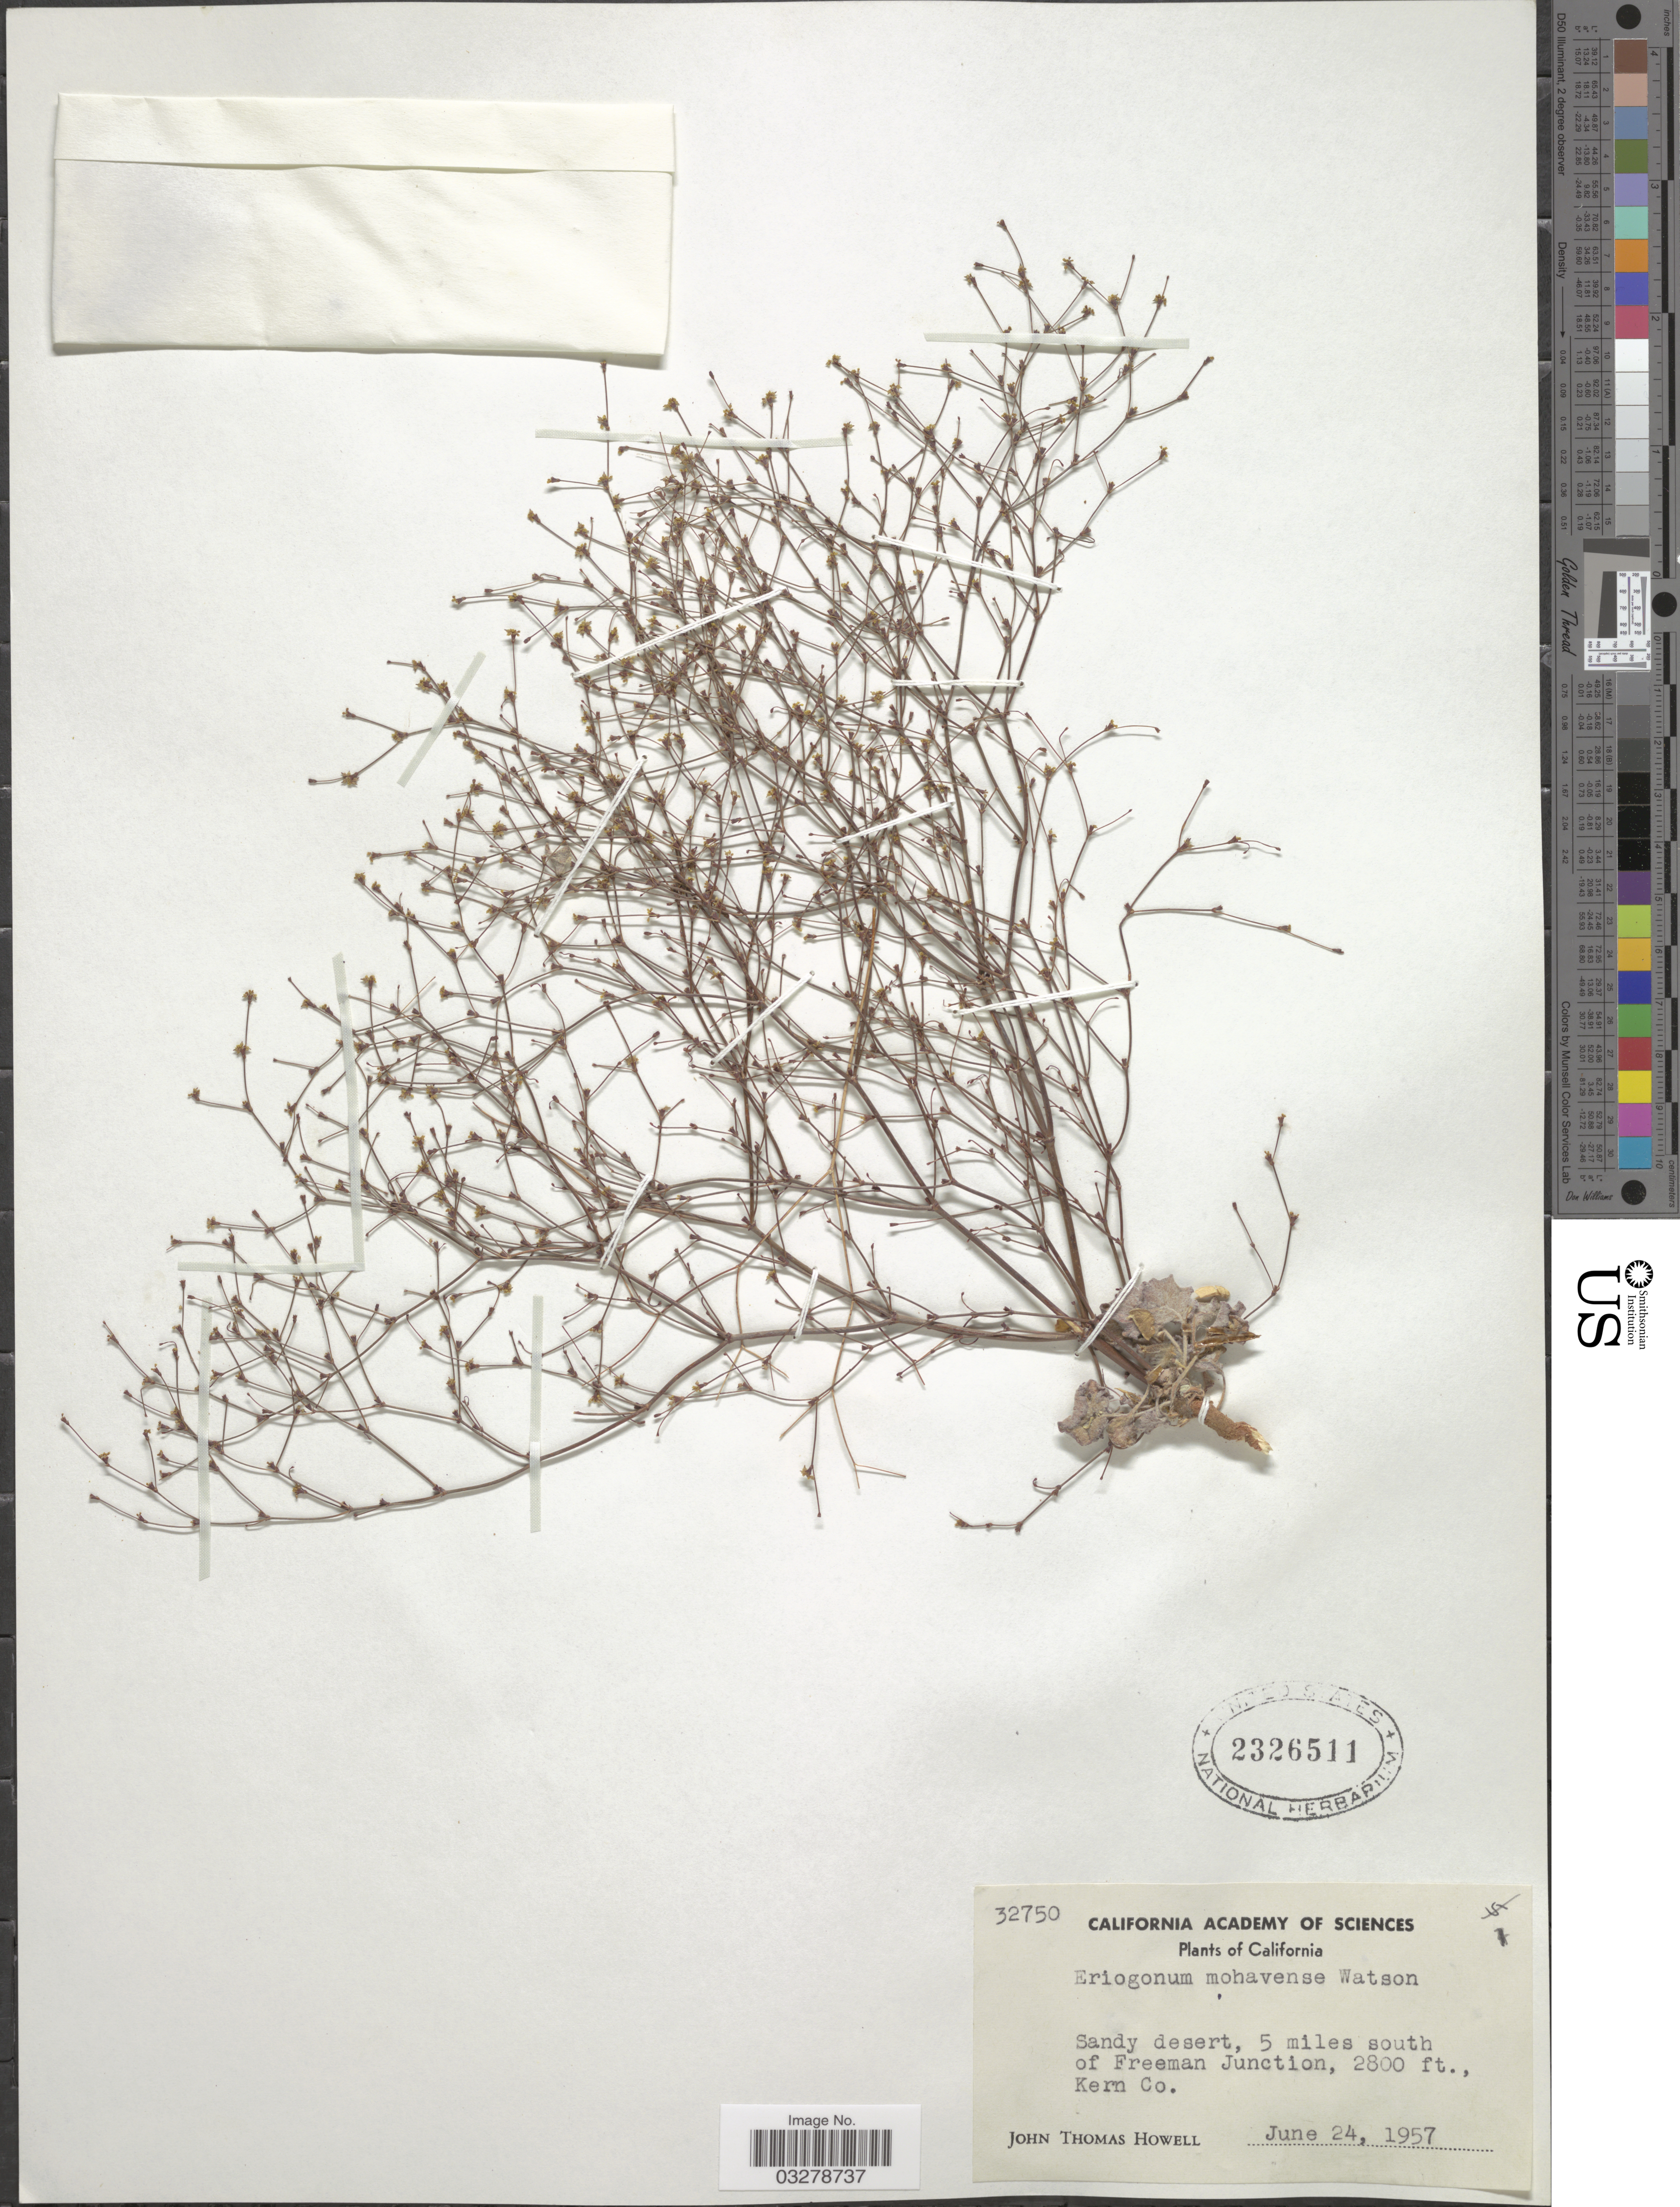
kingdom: Plantae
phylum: Tracheophyta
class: Magnoliopsida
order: Caryophyllales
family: Polygonaceae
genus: Eriogonum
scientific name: Eriogonum mohavense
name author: S. Watson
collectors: J. T. Howell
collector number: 32750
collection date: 1957-06-24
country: United States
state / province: California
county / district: Kern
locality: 5 miles south of Freeman Junction, Kern Co.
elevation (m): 853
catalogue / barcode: US 2326511